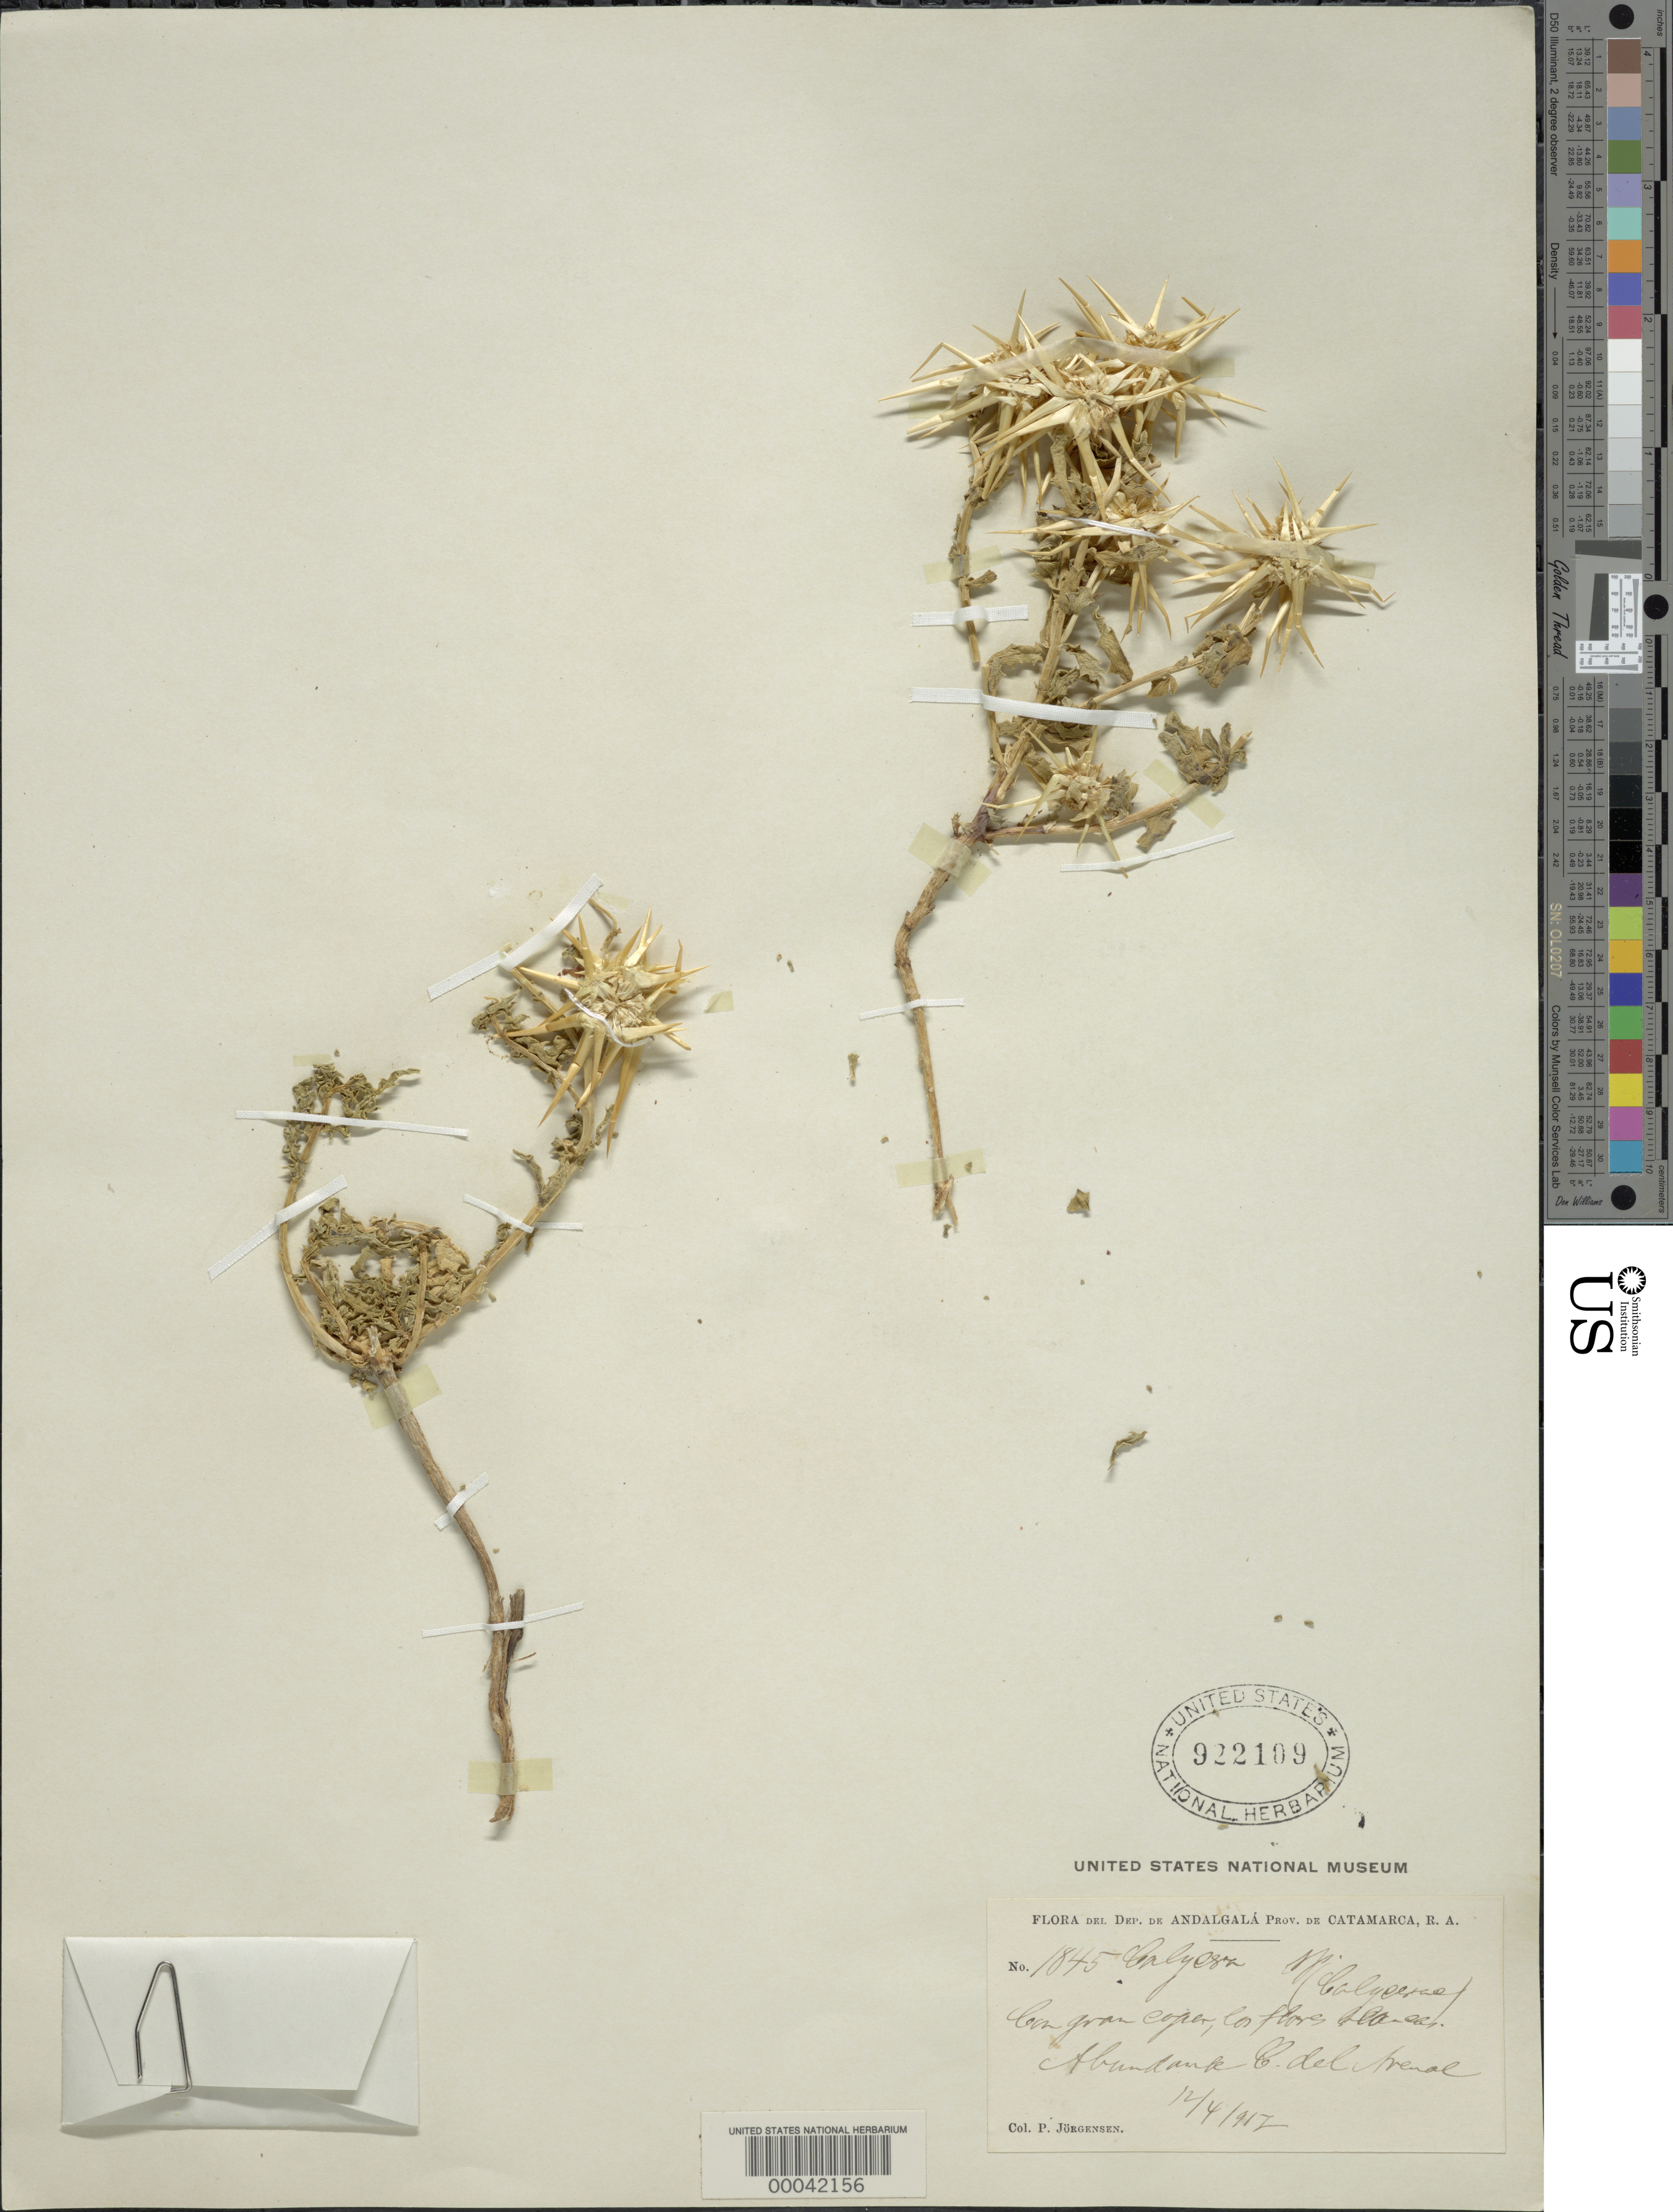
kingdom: Plantae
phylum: Tracheophyta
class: Magnoliopsida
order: Asterales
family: Calyceraceae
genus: Calycera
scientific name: Calycera sp.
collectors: P. Jorgensen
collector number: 1845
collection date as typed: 12 Feb 1917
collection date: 1917-02-12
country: Argentina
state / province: Catamarca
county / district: Andalgalá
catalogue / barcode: US 922109